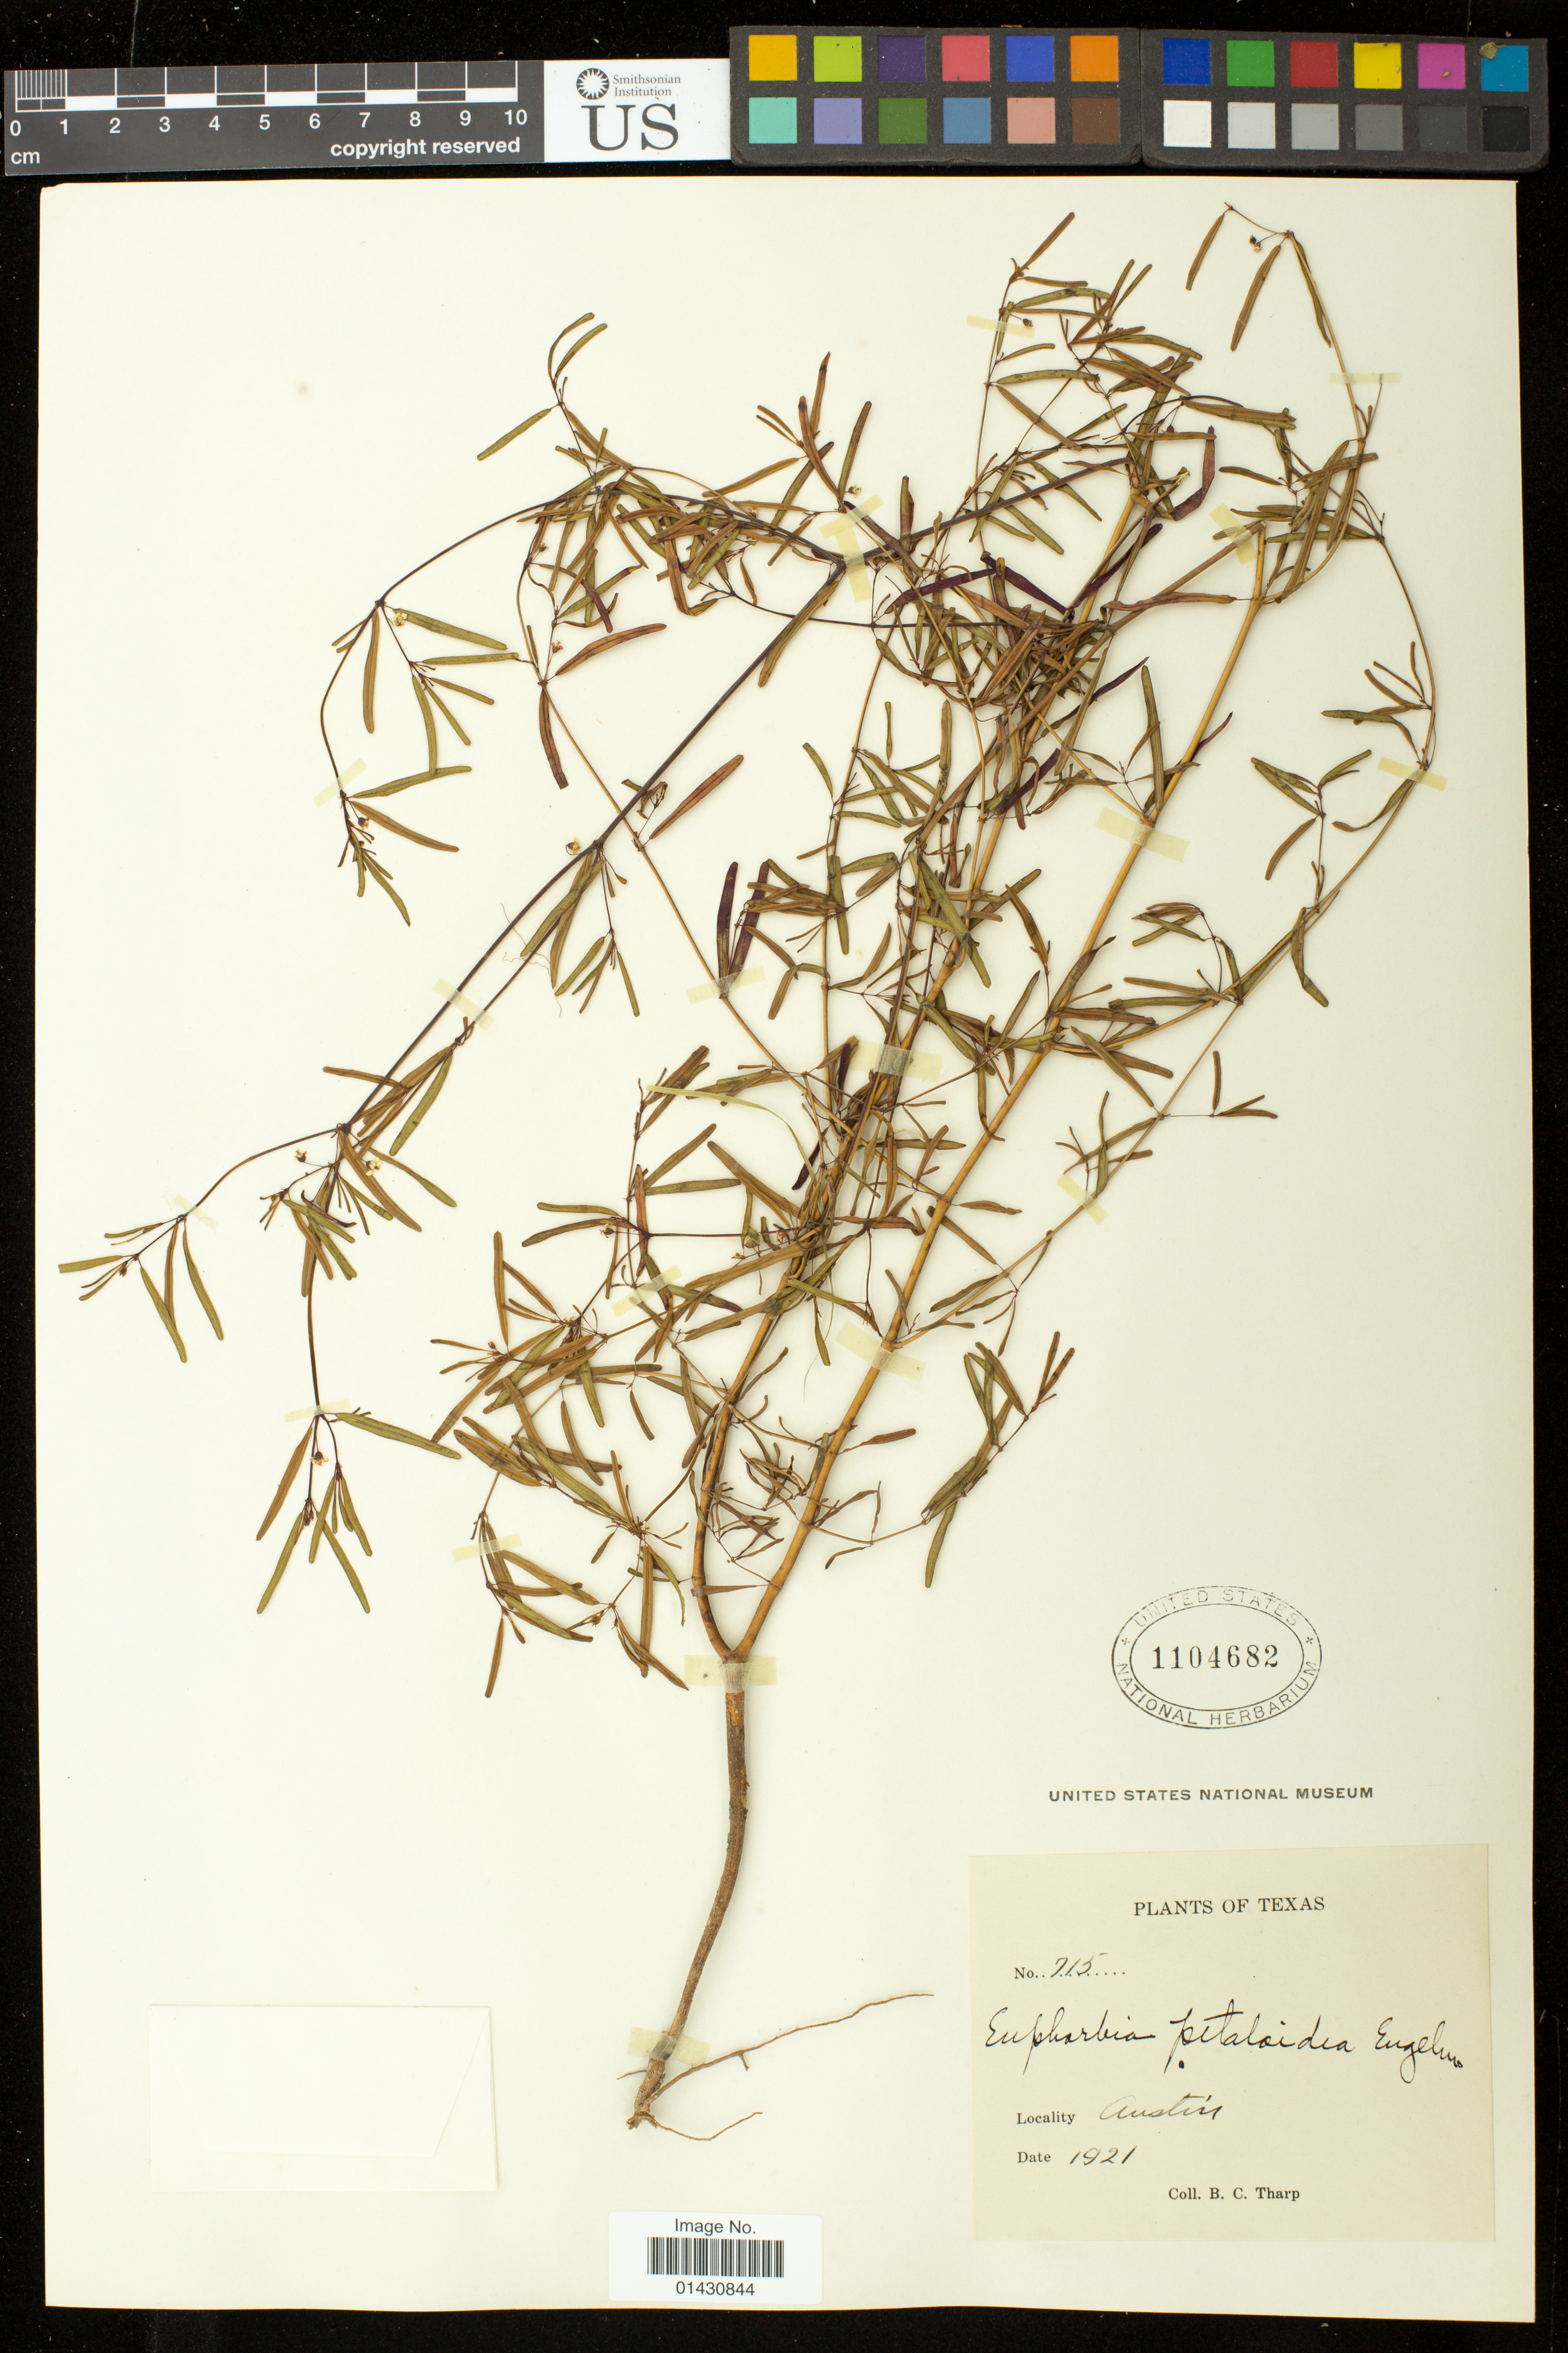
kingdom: Plantae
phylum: Tracheophyta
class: Magnoliopsida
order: Malpighiales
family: Euphorbiaceae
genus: Euphorbia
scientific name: Euphorbia missurica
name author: Raf.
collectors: B. C. Tharp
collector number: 715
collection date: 1921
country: United States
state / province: Texas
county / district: Travis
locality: Austin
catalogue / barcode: US 1104682